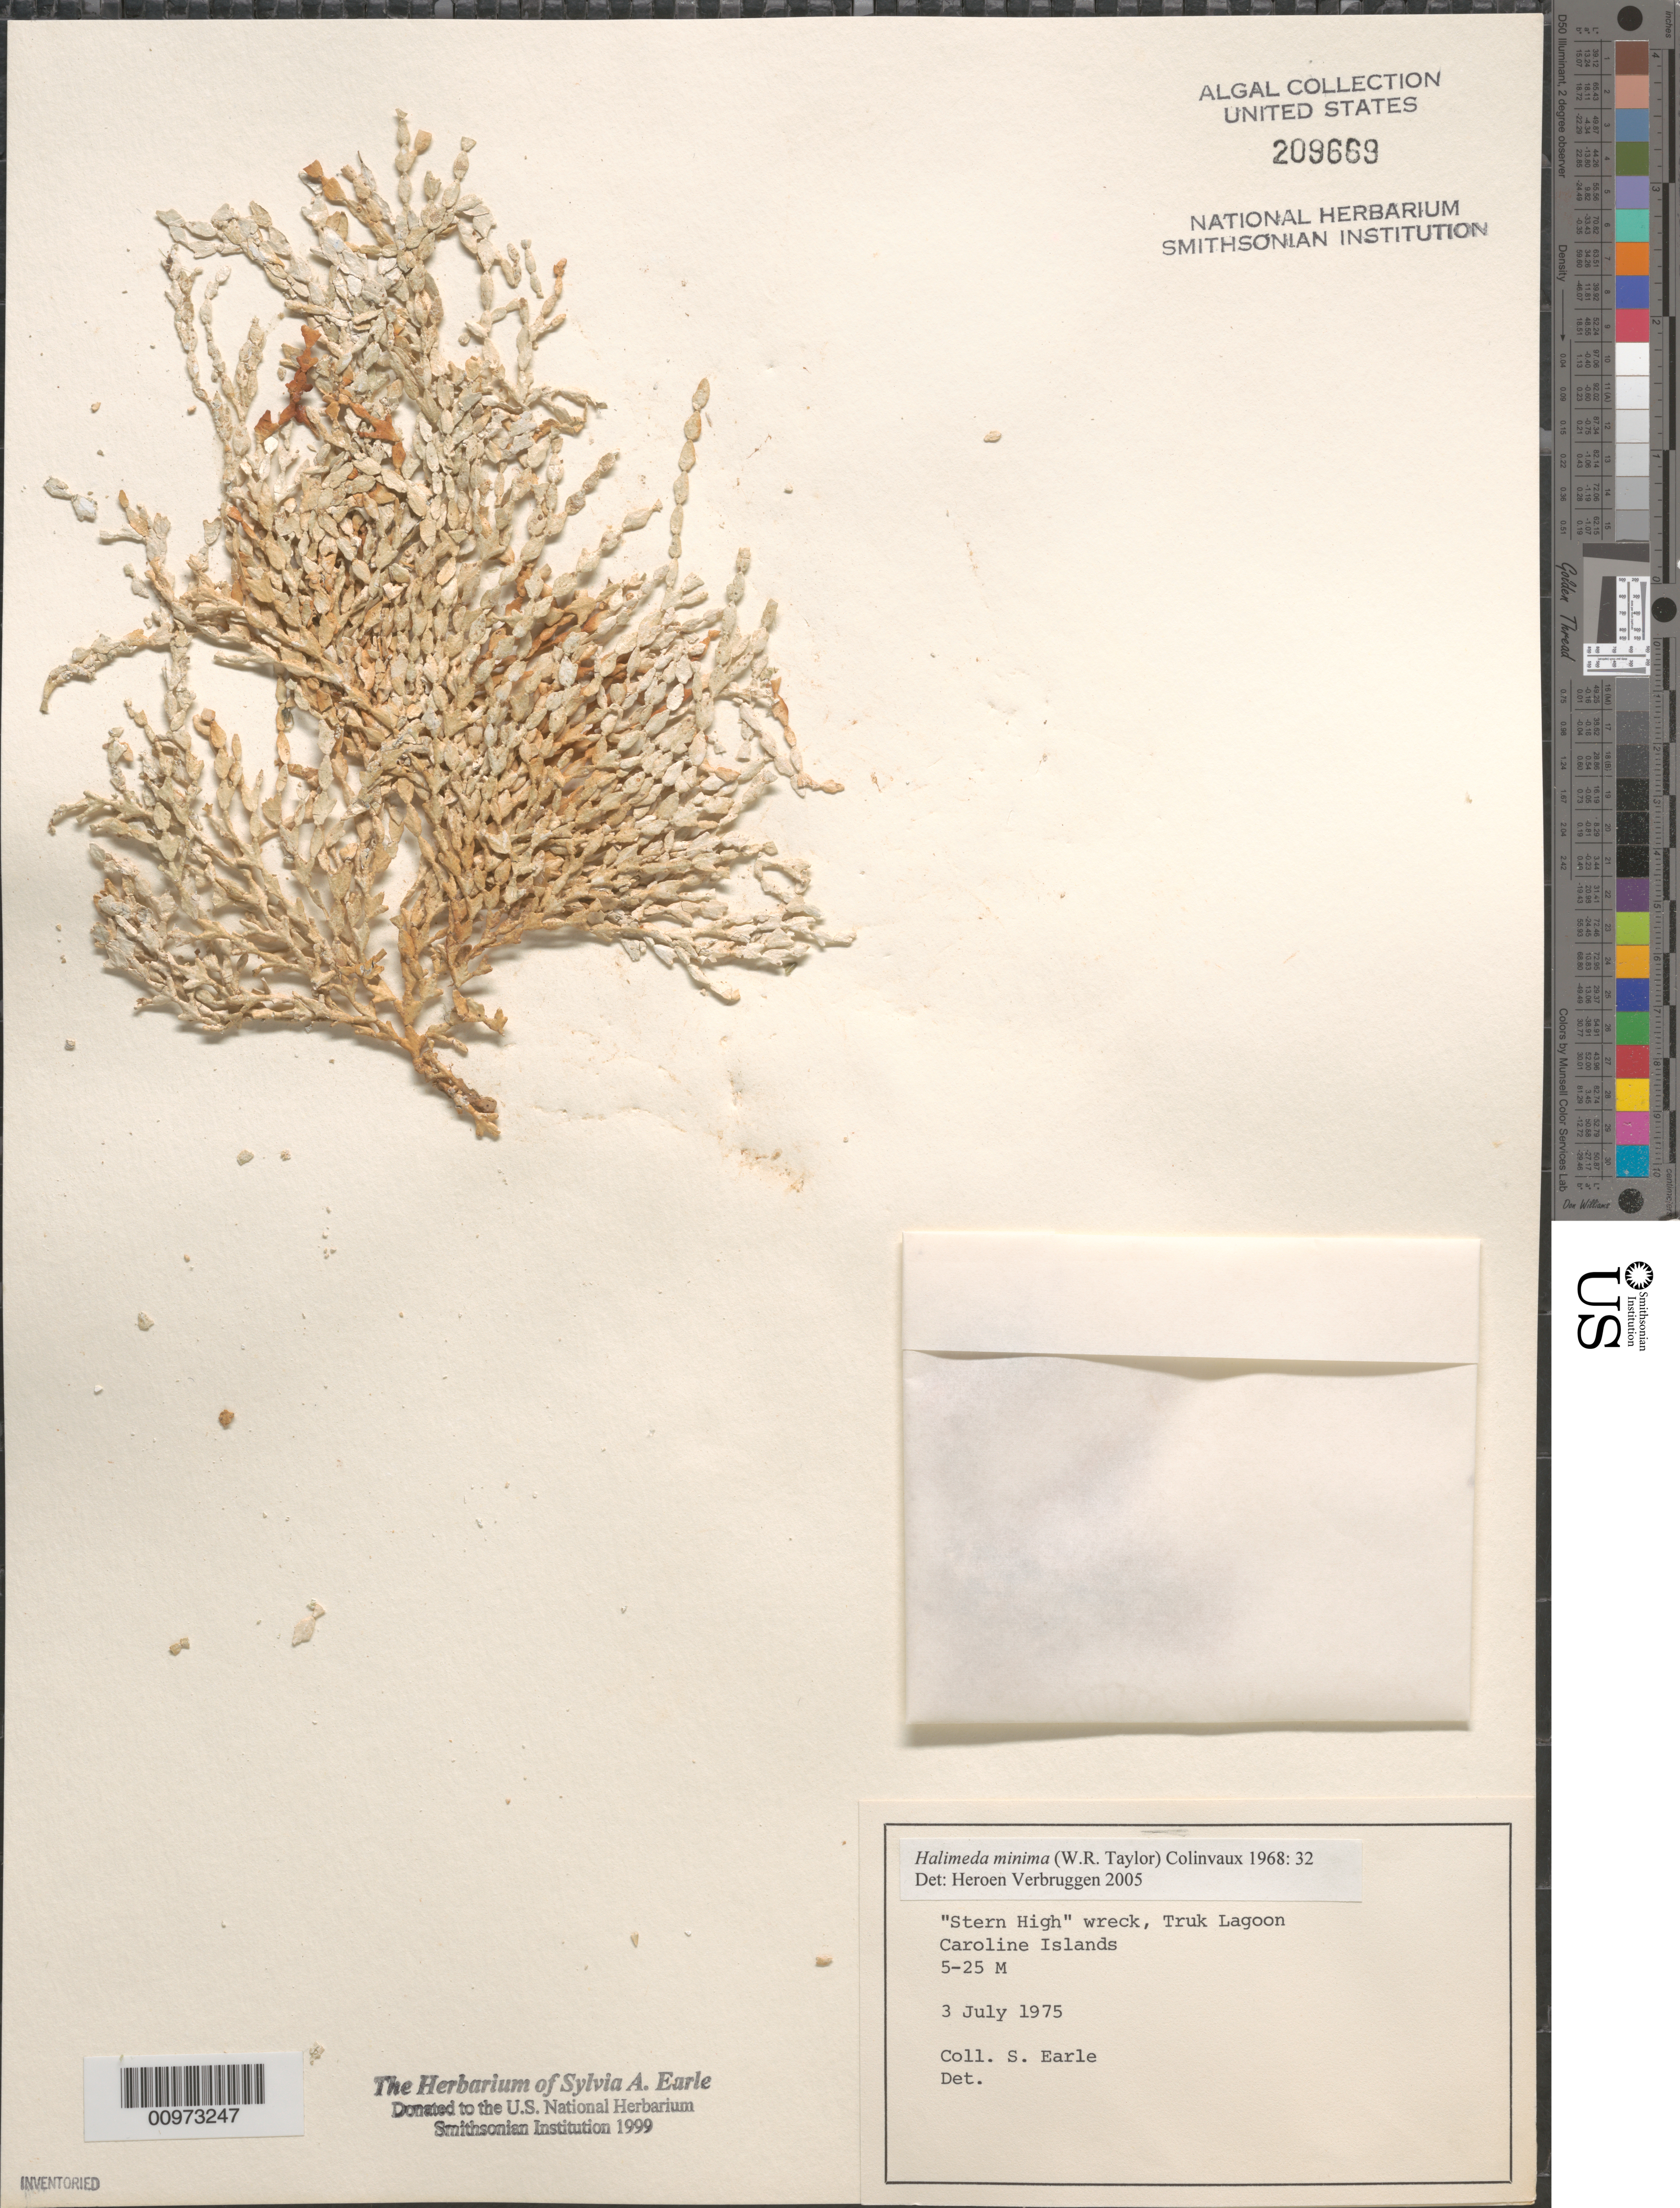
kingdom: Plantae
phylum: Chlorophyta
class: Ulvophyceae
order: Bryopsidales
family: Halimedaceae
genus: Halimeda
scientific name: Halimeda minima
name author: (W.R. Taylor) Hillis-Colinvaux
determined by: Verbruggen, H.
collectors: S. A. Earle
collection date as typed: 03 Jul 1975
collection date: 1975-07-03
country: Micronesia, Federated States of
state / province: Truk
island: Truk (Chuuk) Is.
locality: Chuuk Lagoon (Truk Lagoon), "stern high" shipwreck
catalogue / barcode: US 209669